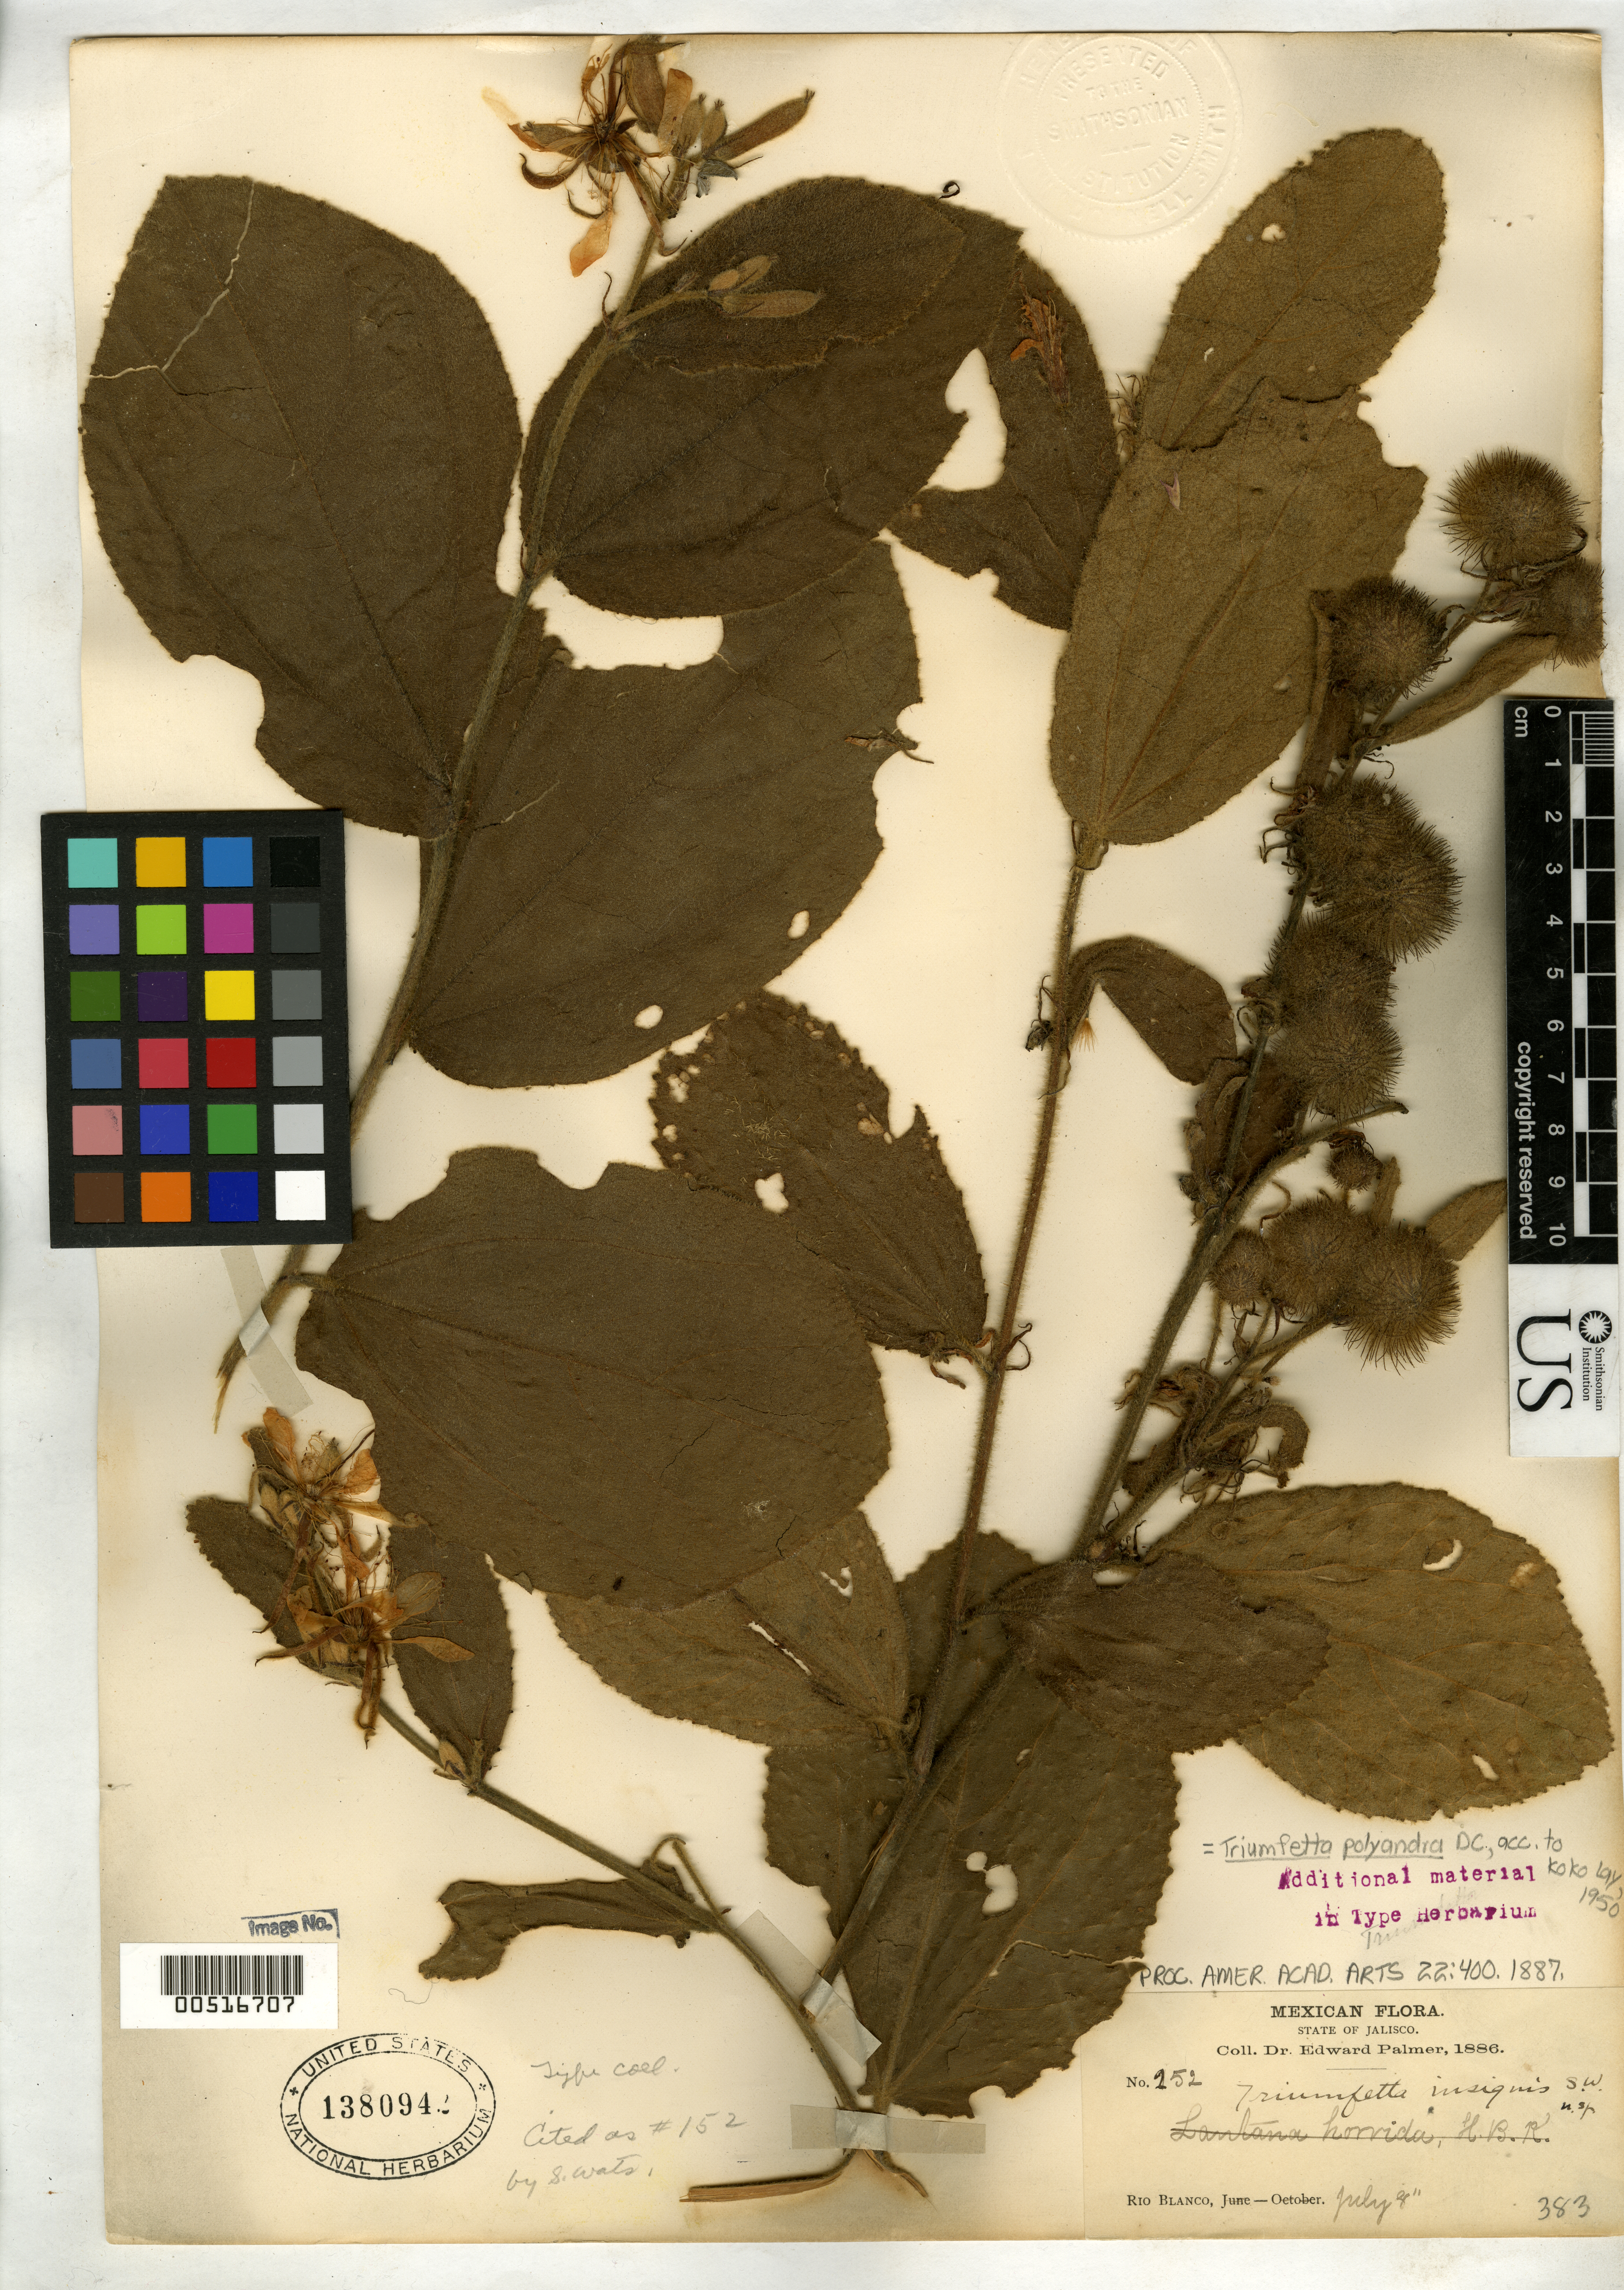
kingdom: Plantae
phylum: Tracheophyta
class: Magnoliopsida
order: Malvales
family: Malvaceae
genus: Triumfetta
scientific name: Triumfetta insignis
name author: S. Watson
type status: Type Collection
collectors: E. Palmer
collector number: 252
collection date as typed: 08 Jul 1886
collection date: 1886-07-08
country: Mexico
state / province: Jalisco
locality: Rio Blanco.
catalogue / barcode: US 1380942